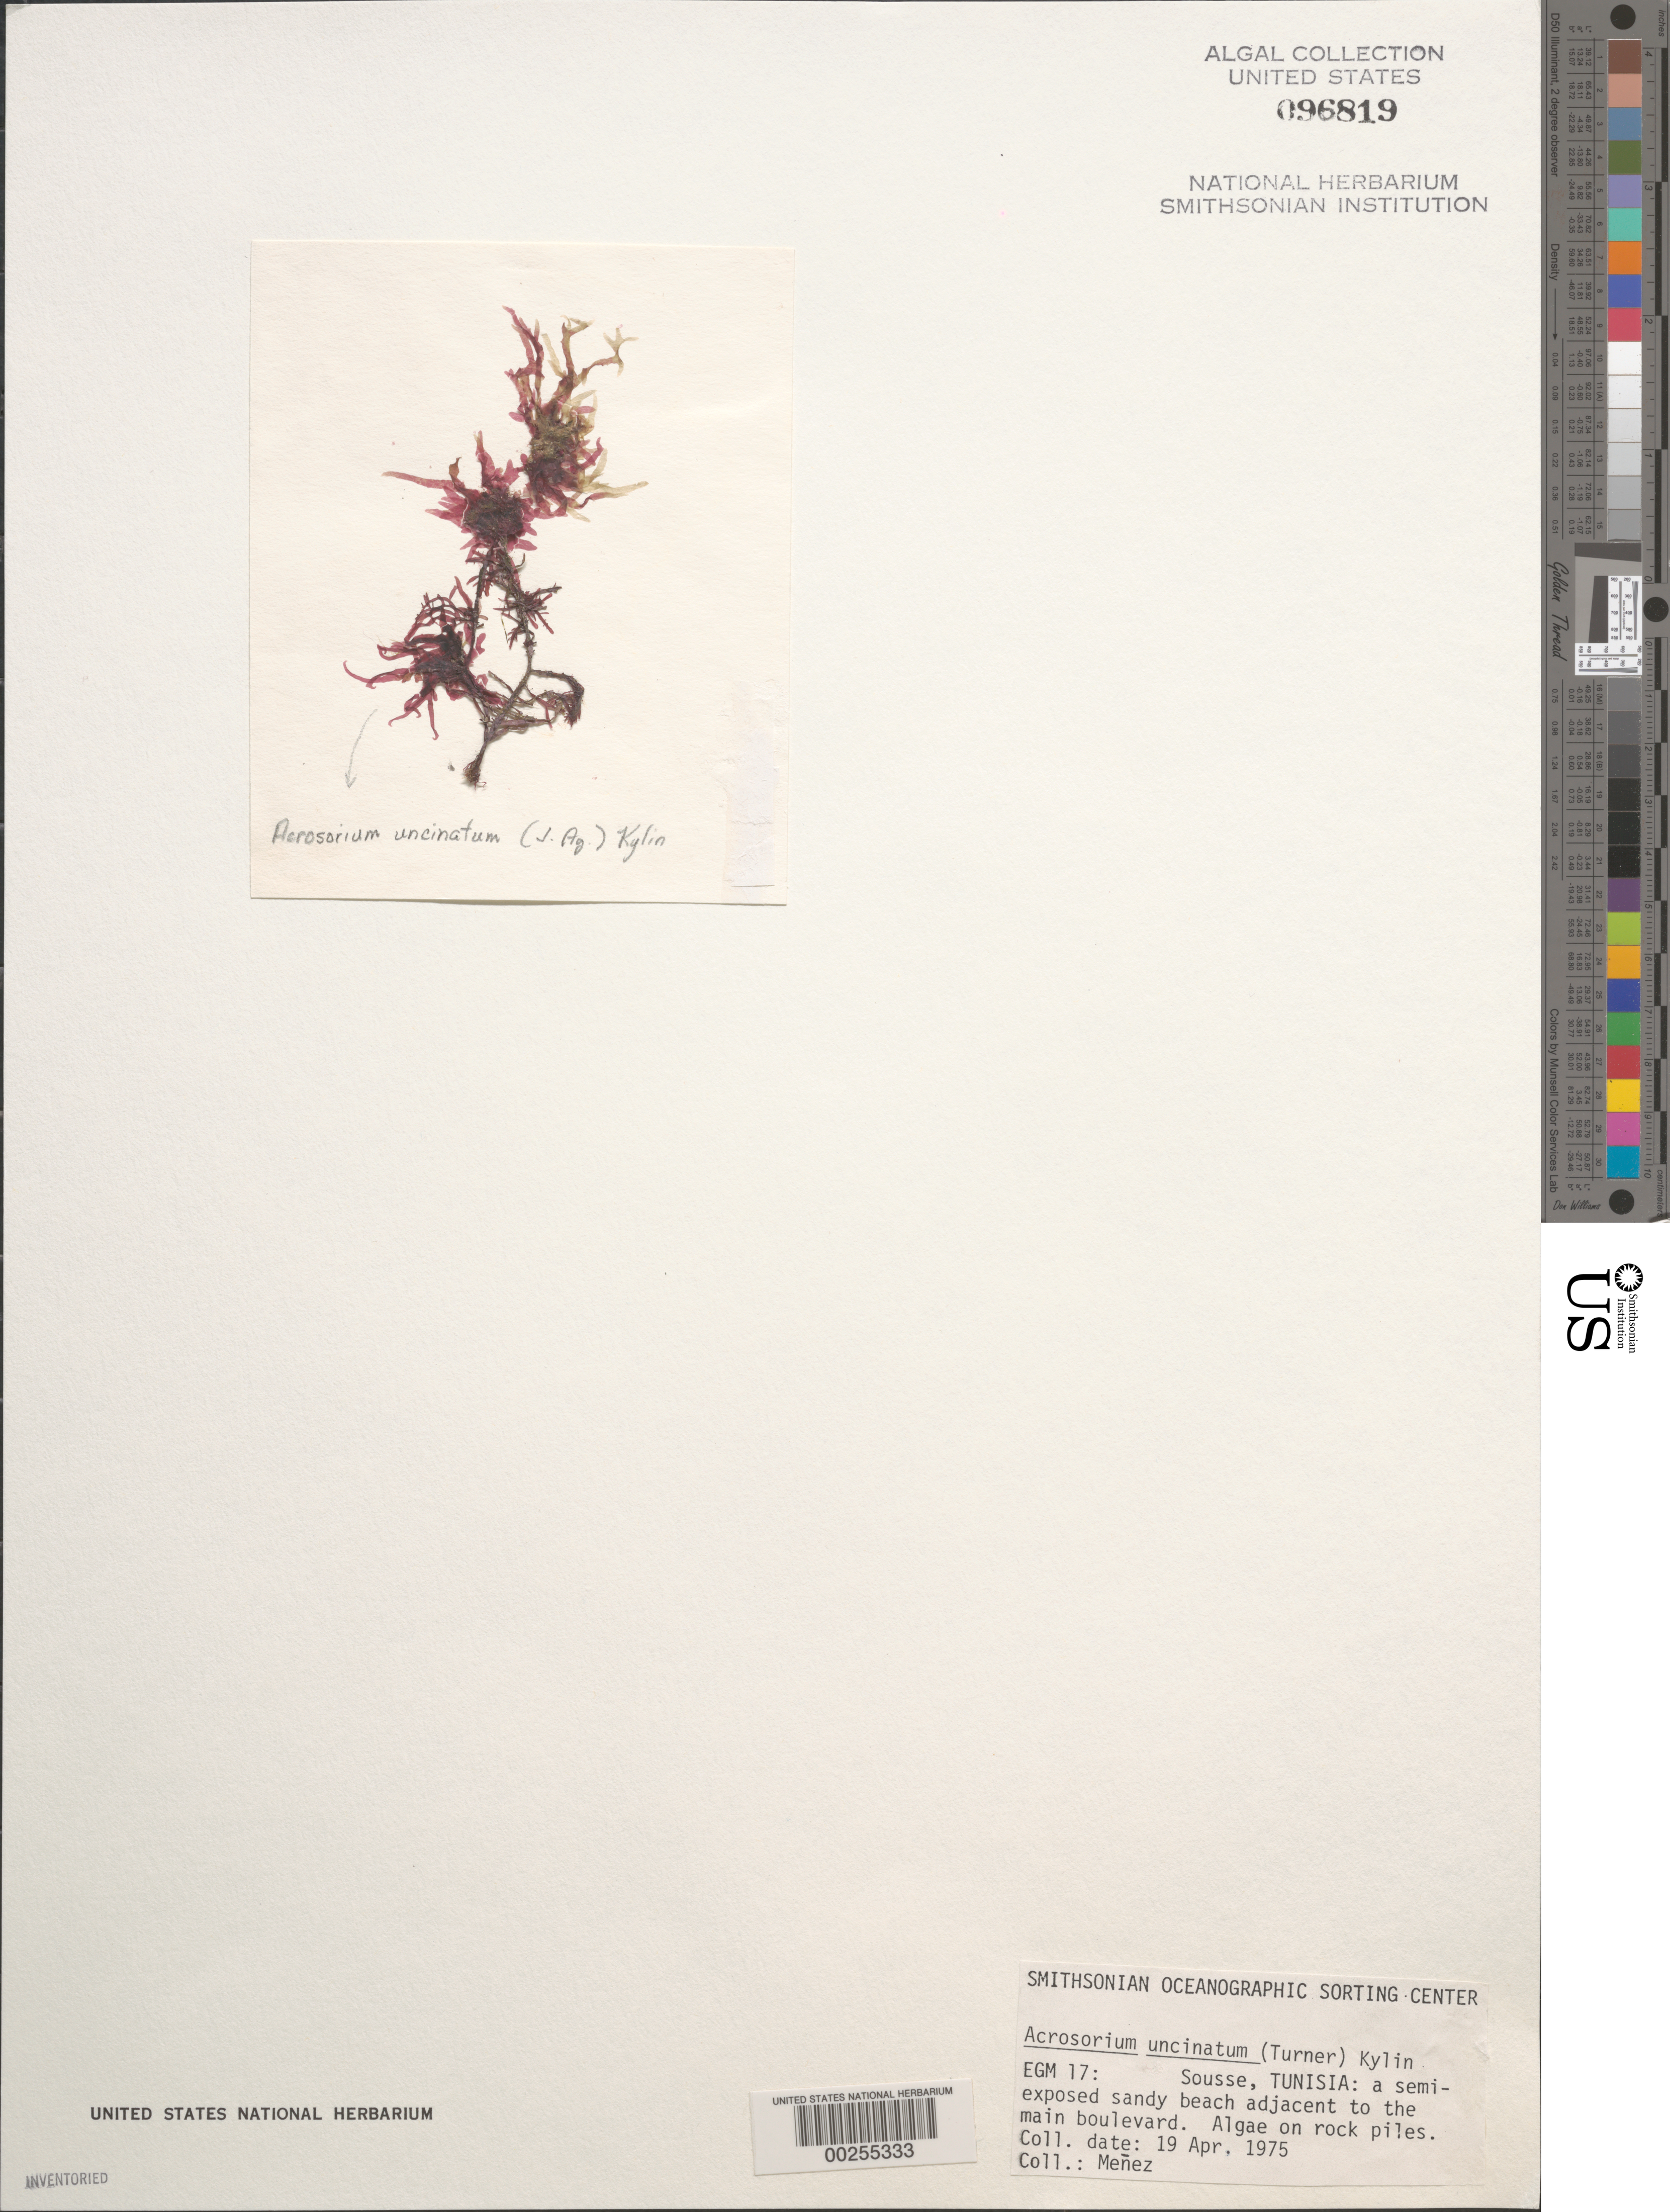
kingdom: Plantae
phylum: Rhodophyta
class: Florideophyceae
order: Ceramiales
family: Delesseriaceae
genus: Cryptopleura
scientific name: Cryptopleura ramosa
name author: (Huds.) L.M. Newton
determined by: Algae name updating Project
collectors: Meñez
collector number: EGM 17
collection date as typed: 19 Apr 1975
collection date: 1975-04-19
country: Tunisia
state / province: Sousse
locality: Sousse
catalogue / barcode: US 96819